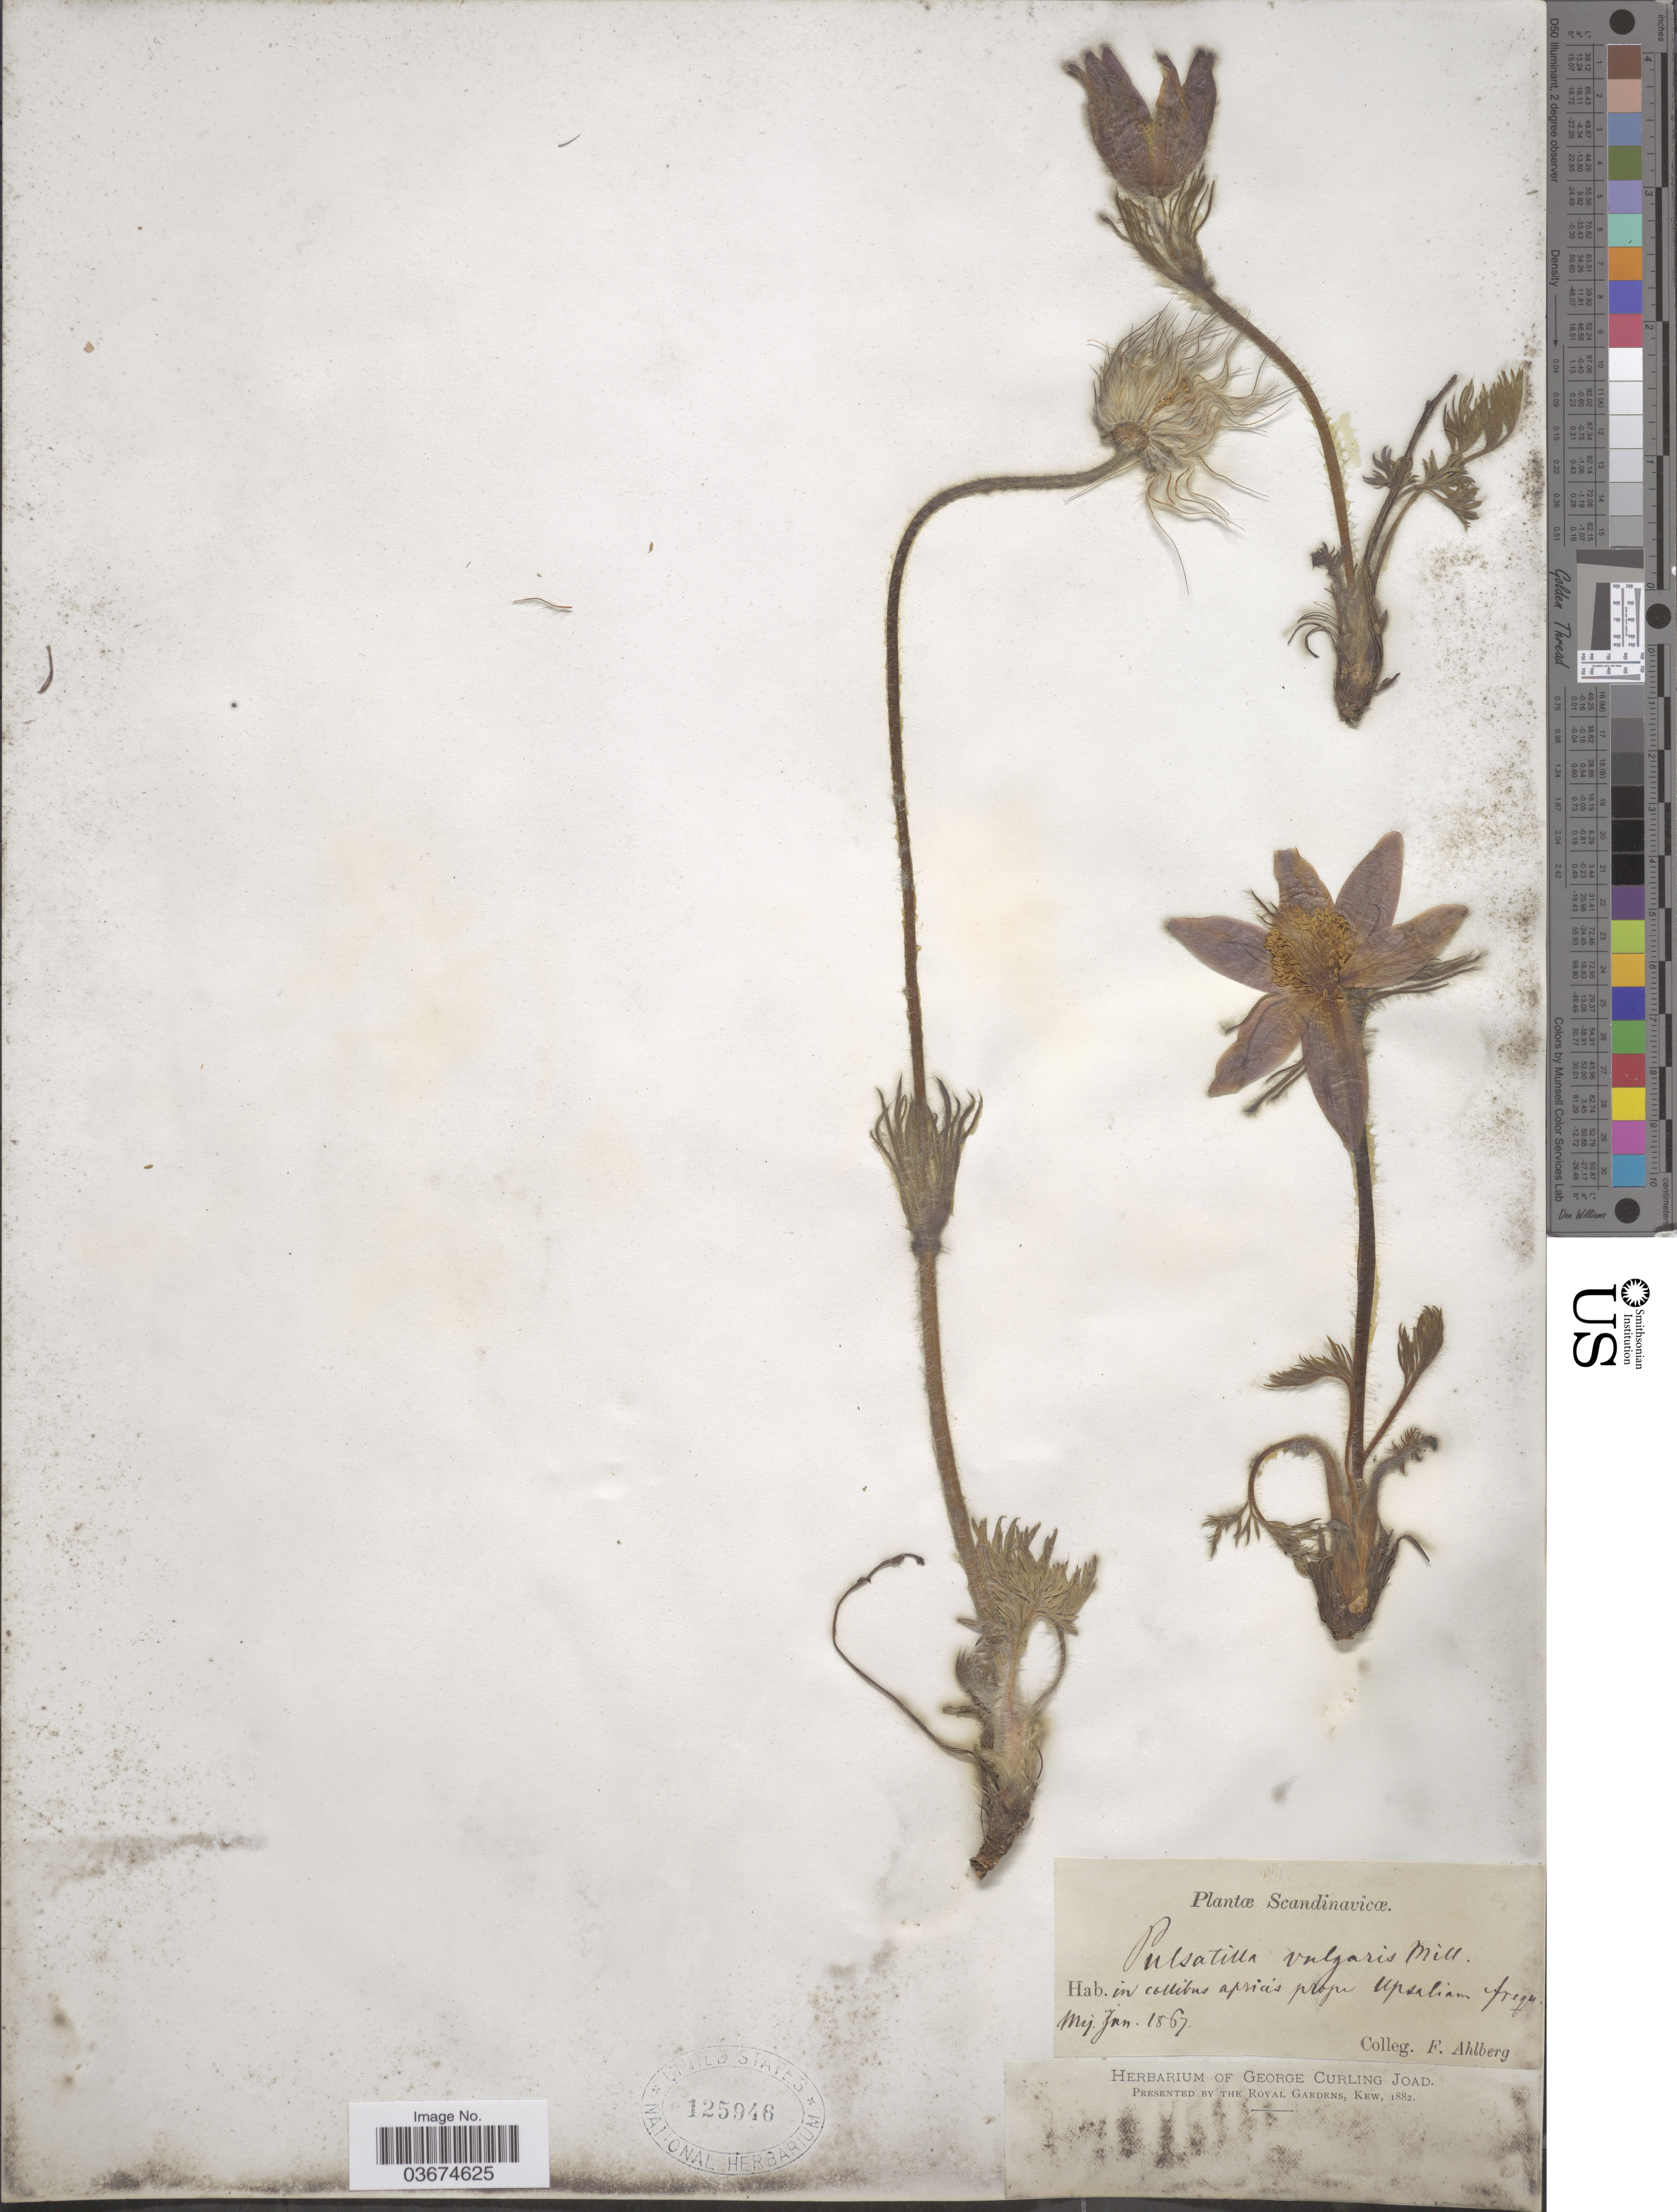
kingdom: Plantae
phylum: Tracheophyta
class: Magnoliopsida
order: Ranunculales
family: Ranunculaceae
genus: Pulsatilla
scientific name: Pulsatilla vulgaris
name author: Mill.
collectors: F. Ahlberg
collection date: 1867-01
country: Sweden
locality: Scandinavicæ. In collibus apricis prope upsaliam frequ.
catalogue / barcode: US 125946